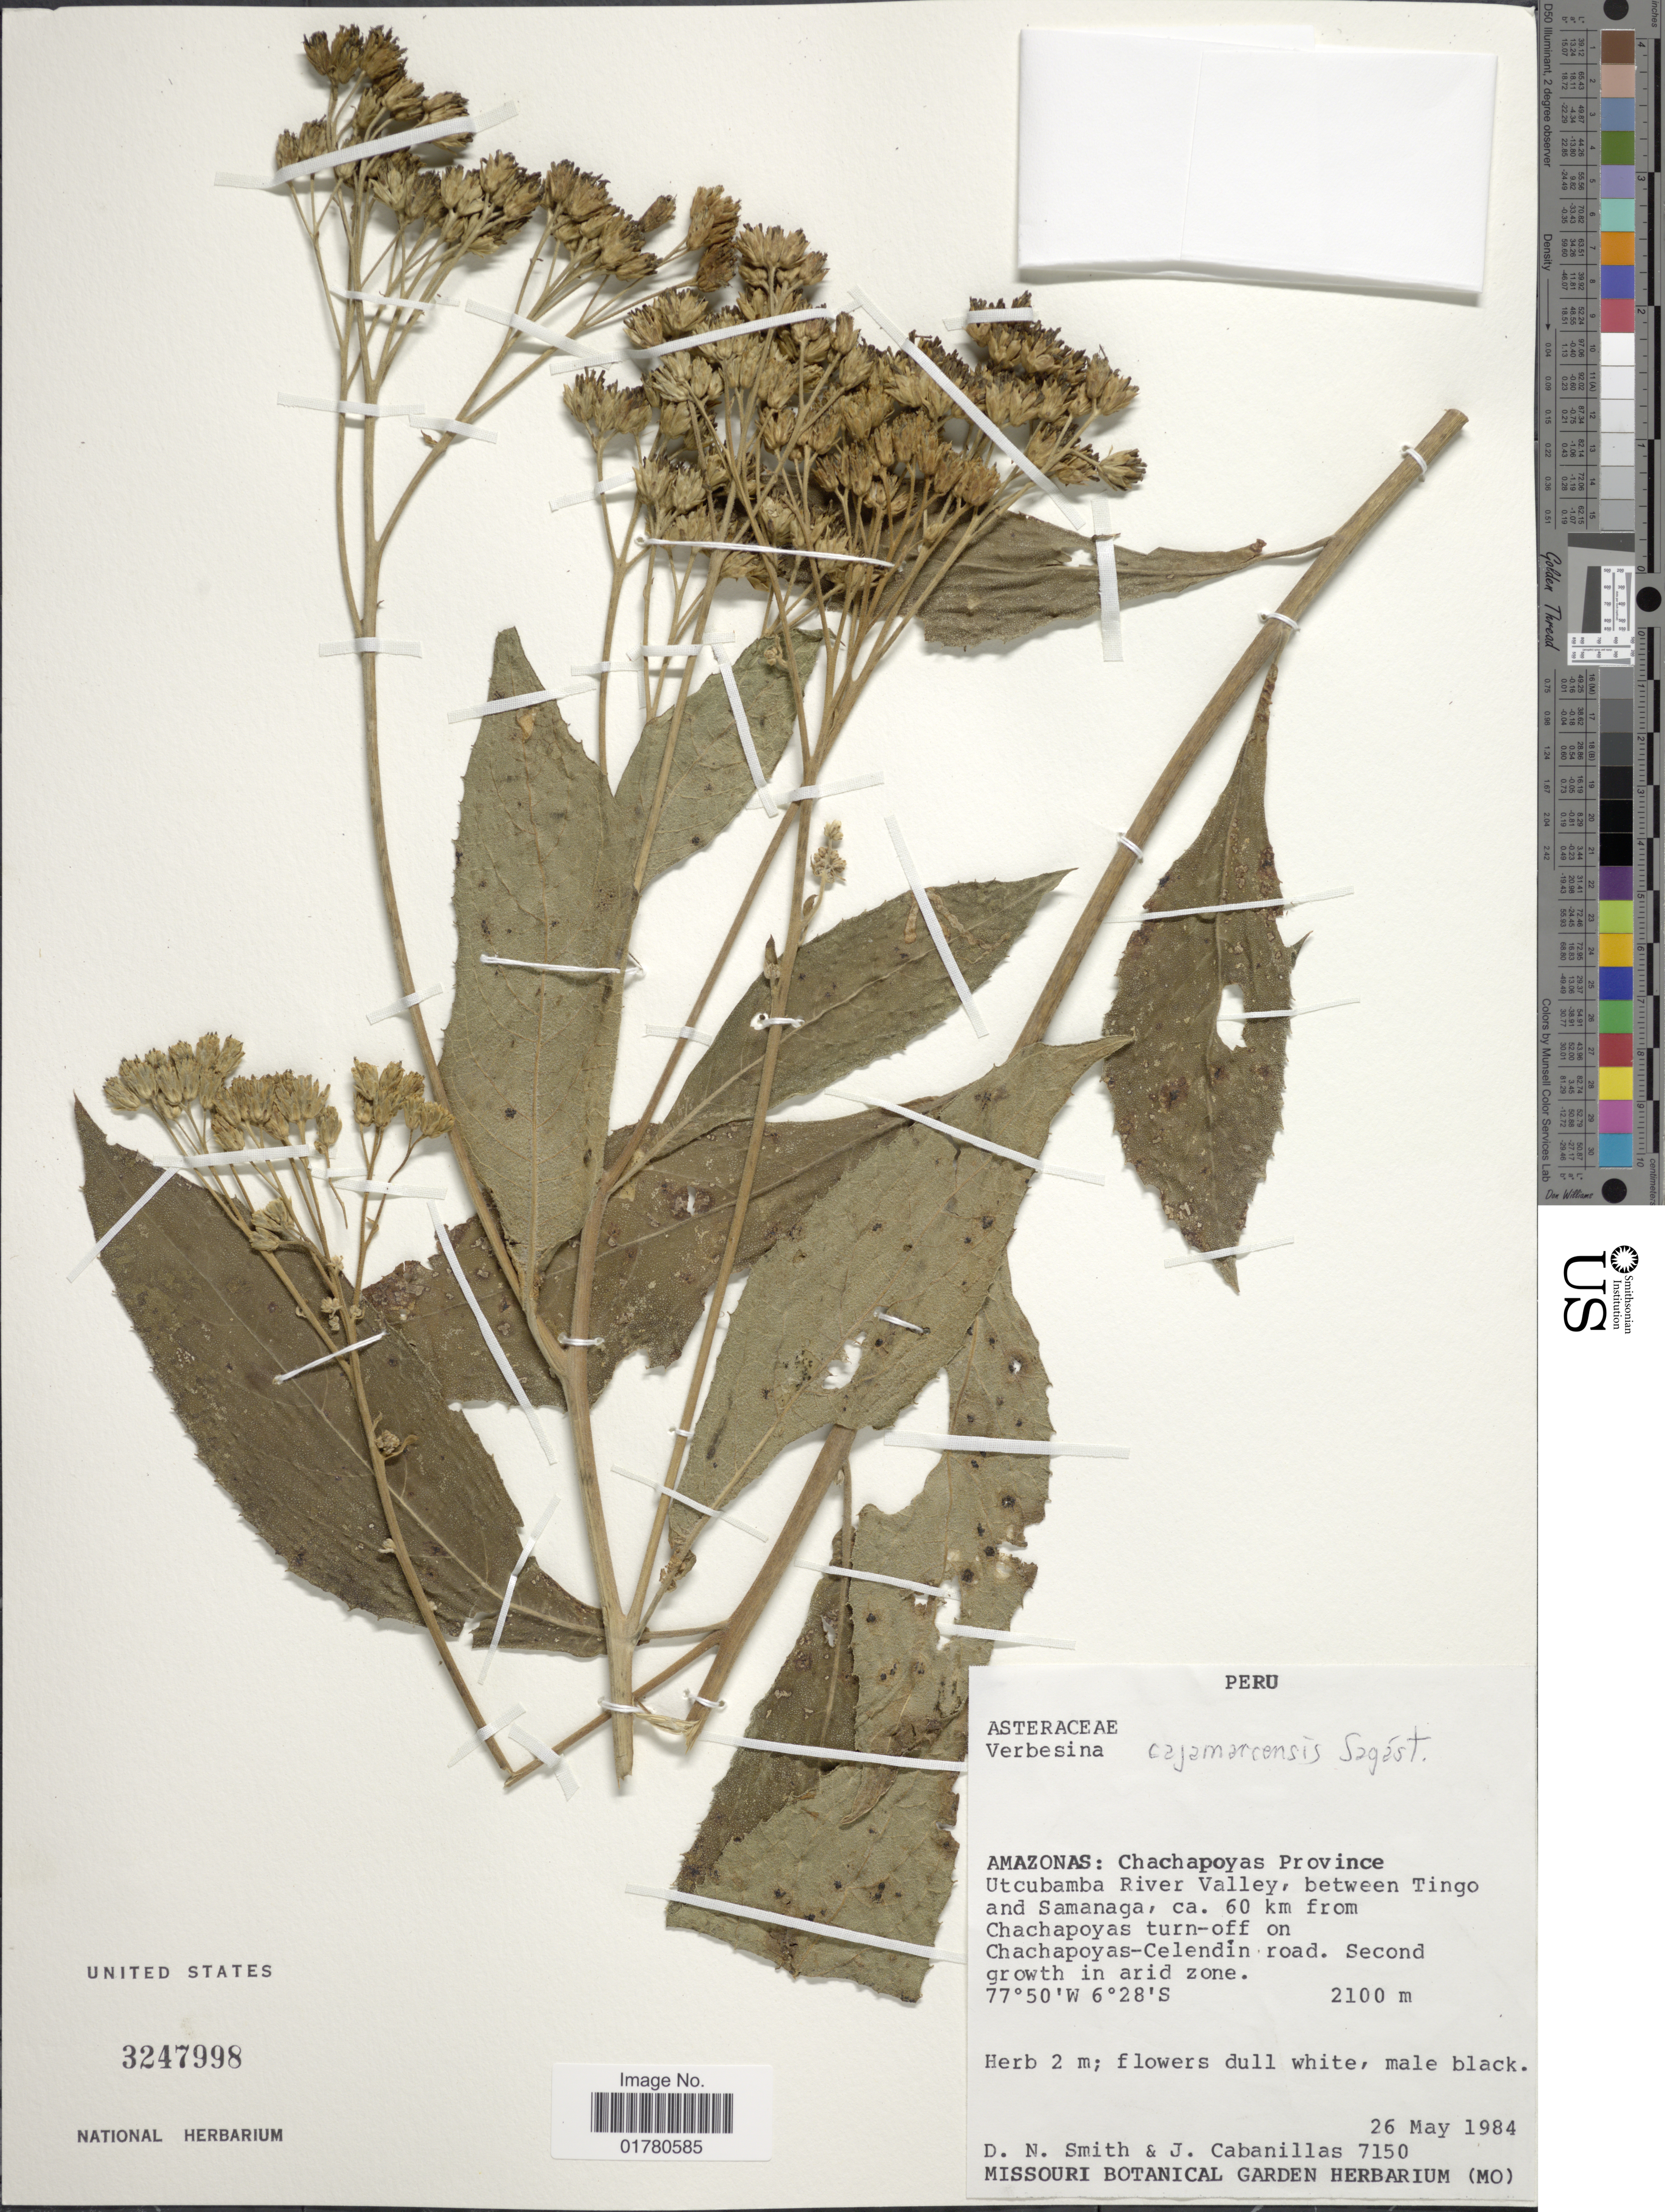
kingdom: Plantae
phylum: Tracheophyta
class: Magnoliopsida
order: Asterales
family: Asteraceae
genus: Verbesina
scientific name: Verbesina cajamarcensis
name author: Sagást.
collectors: D. Smith & J. Cabanillas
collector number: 7150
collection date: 1984-05-26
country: Peru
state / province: Amazonas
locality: Chachaoyas Province Utcubamba River Valley, between Tingo and Samanaga, ca 60 km from Chachapoyas turn-off on Chachapoyas-Celendin road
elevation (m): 2100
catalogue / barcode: US 3247998